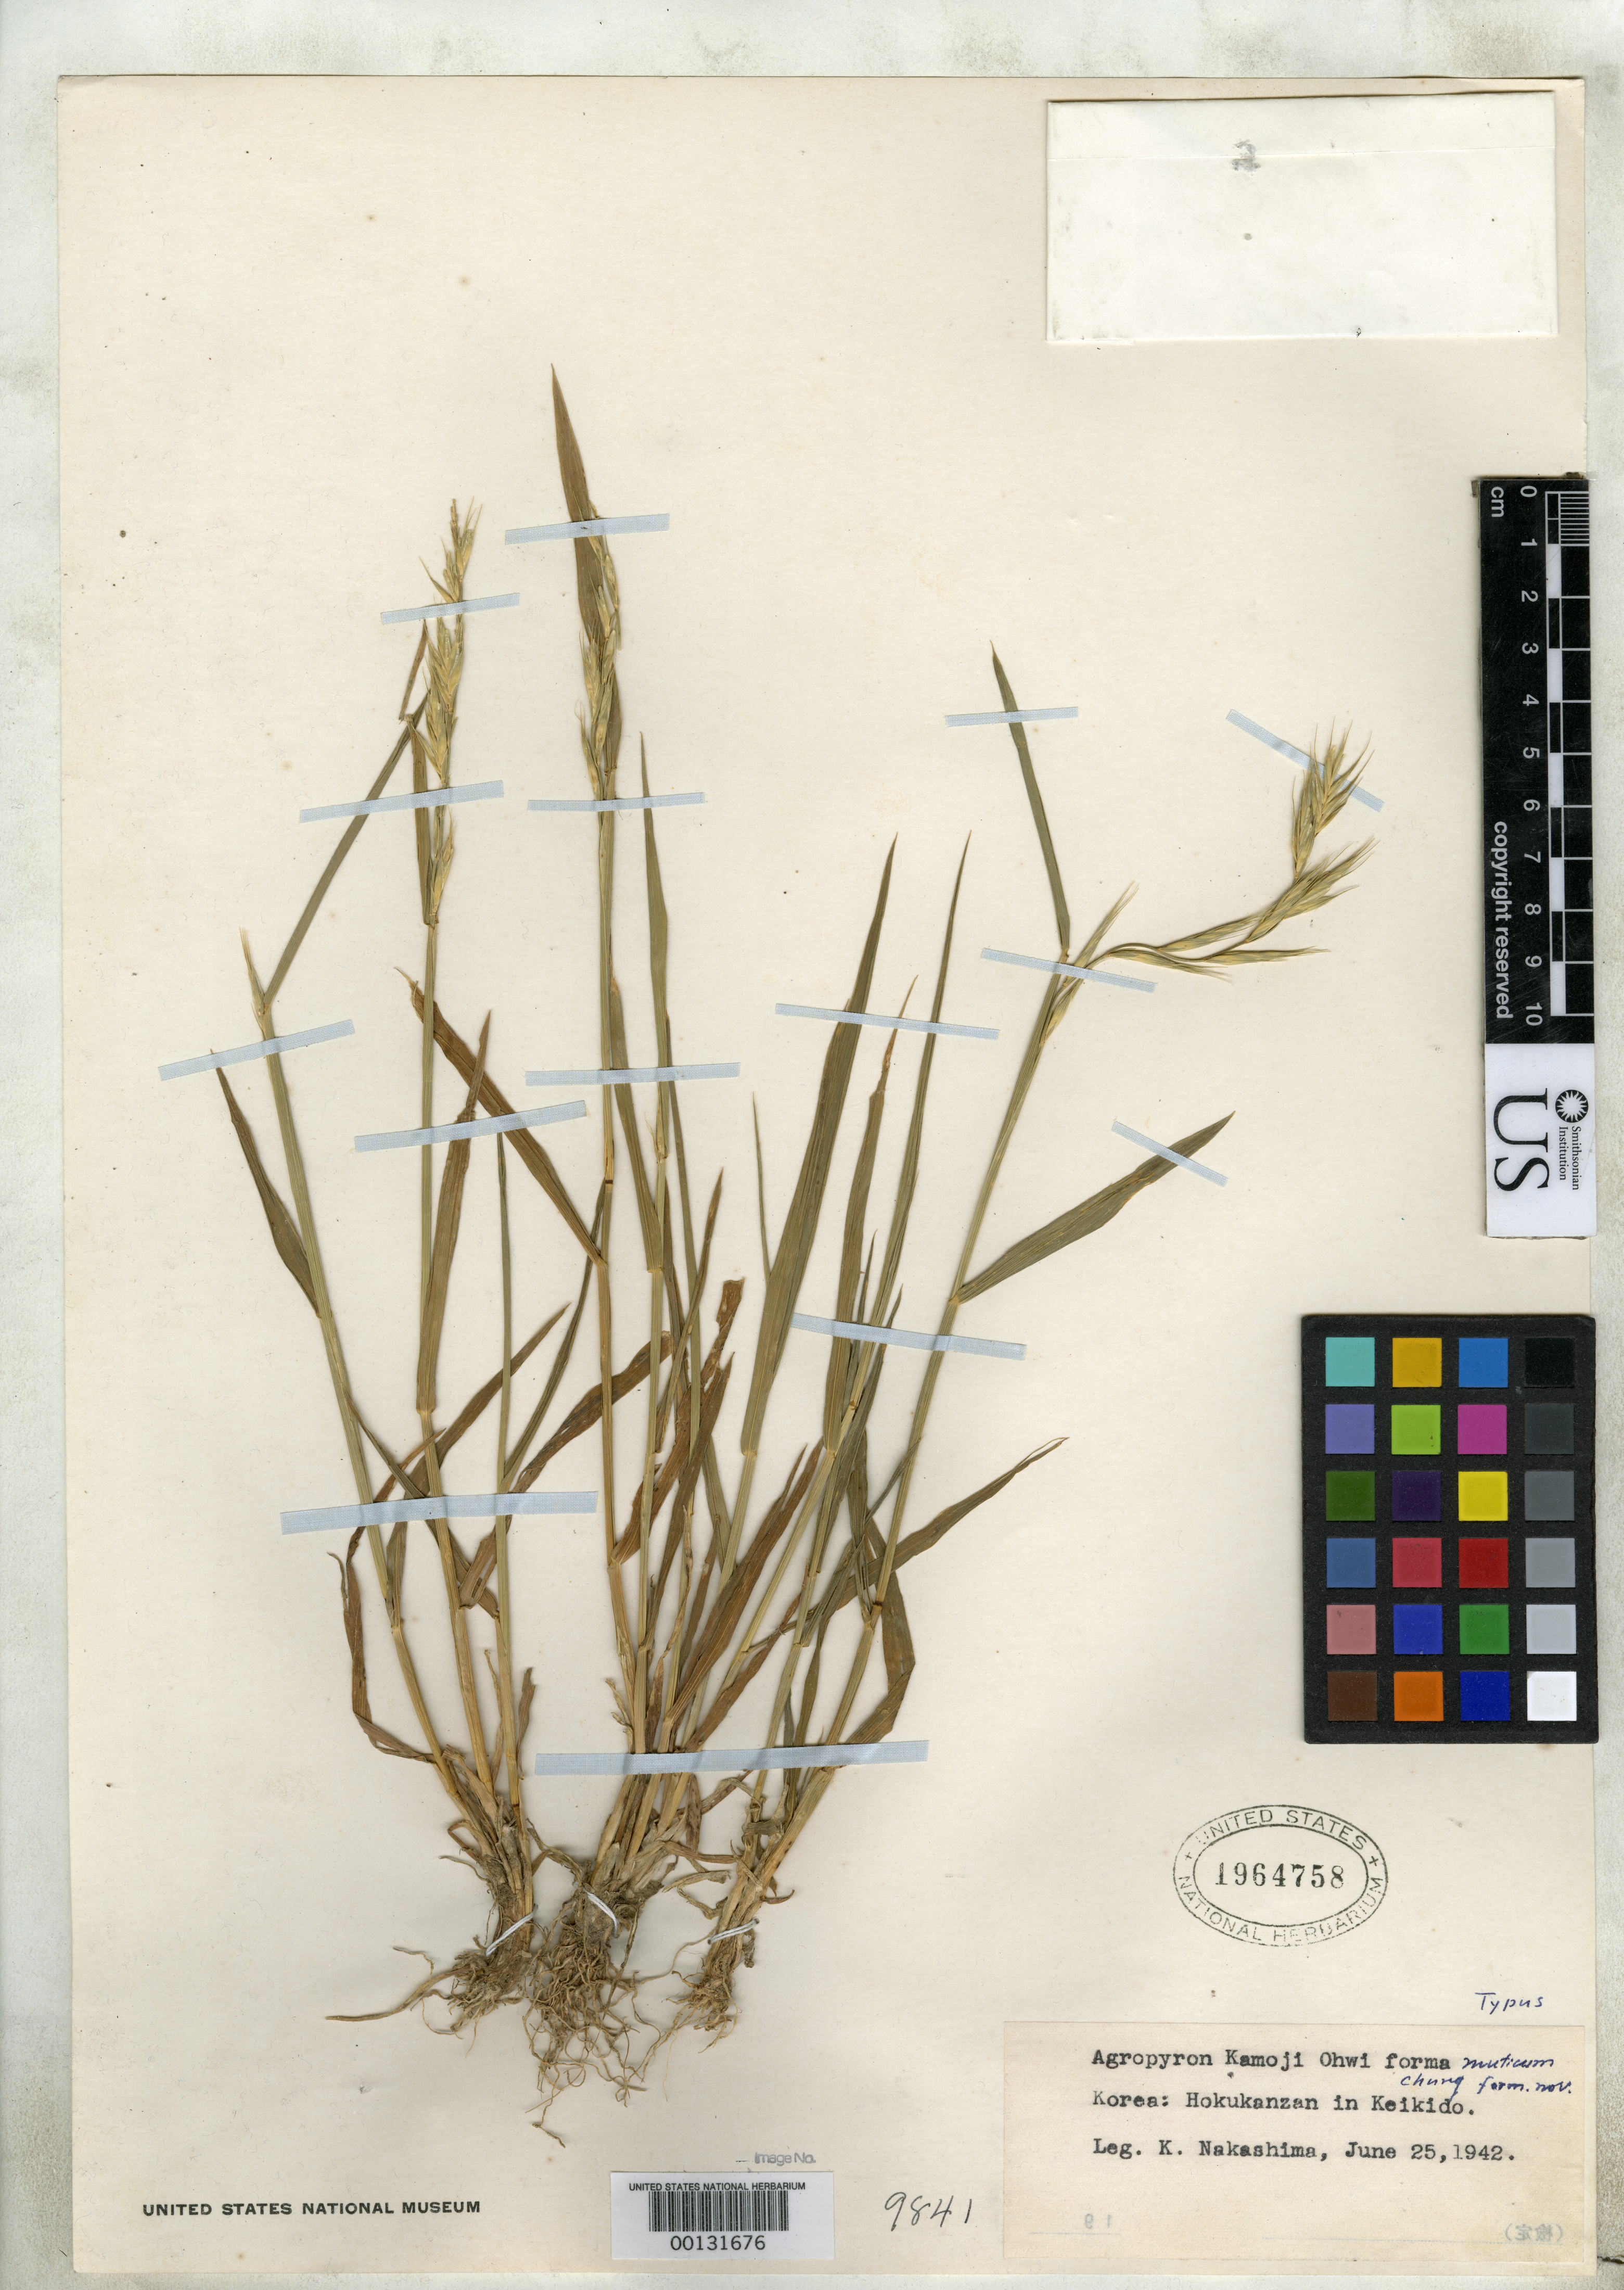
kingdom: Plantae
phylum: Tracheophyta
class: Liliopsida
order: Poales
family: Poaceae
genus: Agropyron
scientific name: Agropyron kamoji f. muticum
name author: I.C. Chung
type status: Holotype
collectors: K. Nakashima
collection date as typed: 25 Jun 1942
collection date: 1942-06-25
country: South Korea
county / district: Seoul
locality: Hokukanzan in Keikido.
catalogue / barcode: US 1964758